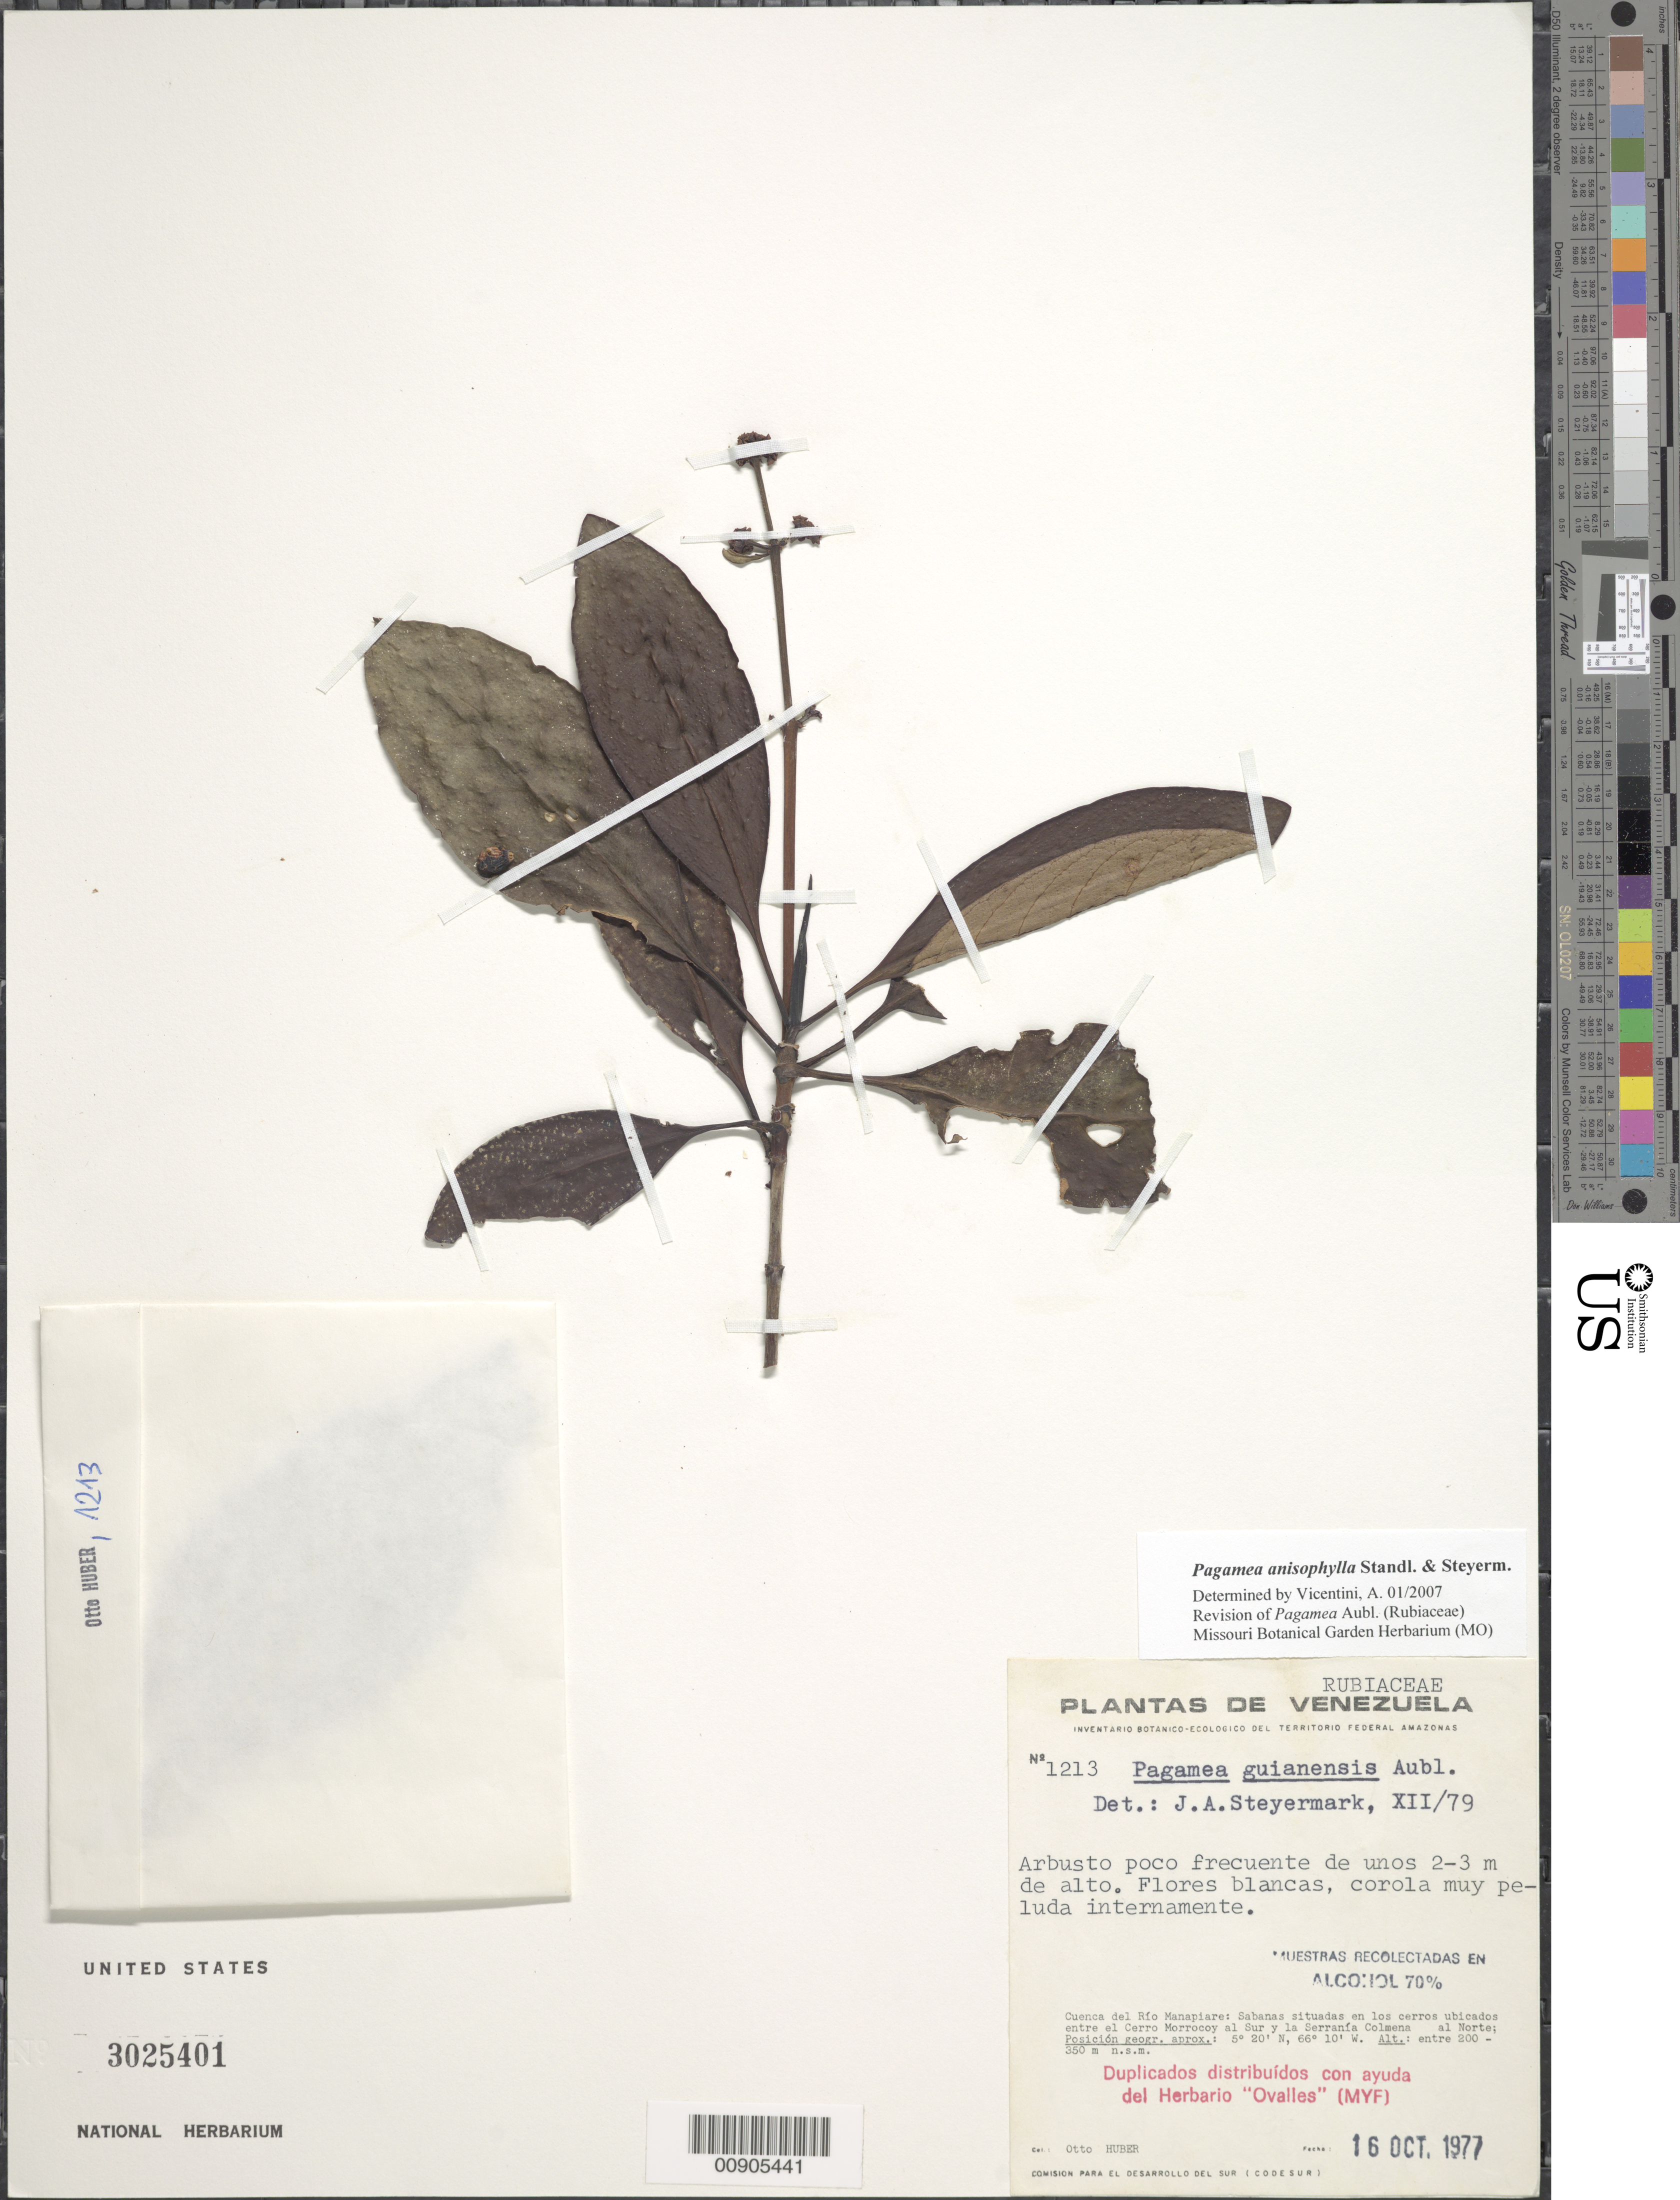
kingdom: Plantae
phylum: Tracheophyta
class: Magnoliopsida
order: Gentianales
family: Rubiaceae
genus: Pagamea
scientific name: Pagamea anisophylla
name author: Standl. & Steyerm.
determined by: Vicentini, A.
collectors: O. Huber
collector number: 1213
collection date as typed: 16-Oct-77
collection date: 1977-10-16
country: Venezuela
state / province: Amazonas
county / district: Atures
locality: Río Manapiare, cuenca, entre el Cerro Morrocoy al Sur y la Serrania Colmena al Norte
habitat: Sabanas situadas en los corros ubicados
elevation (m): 200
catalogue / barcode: US 3025401